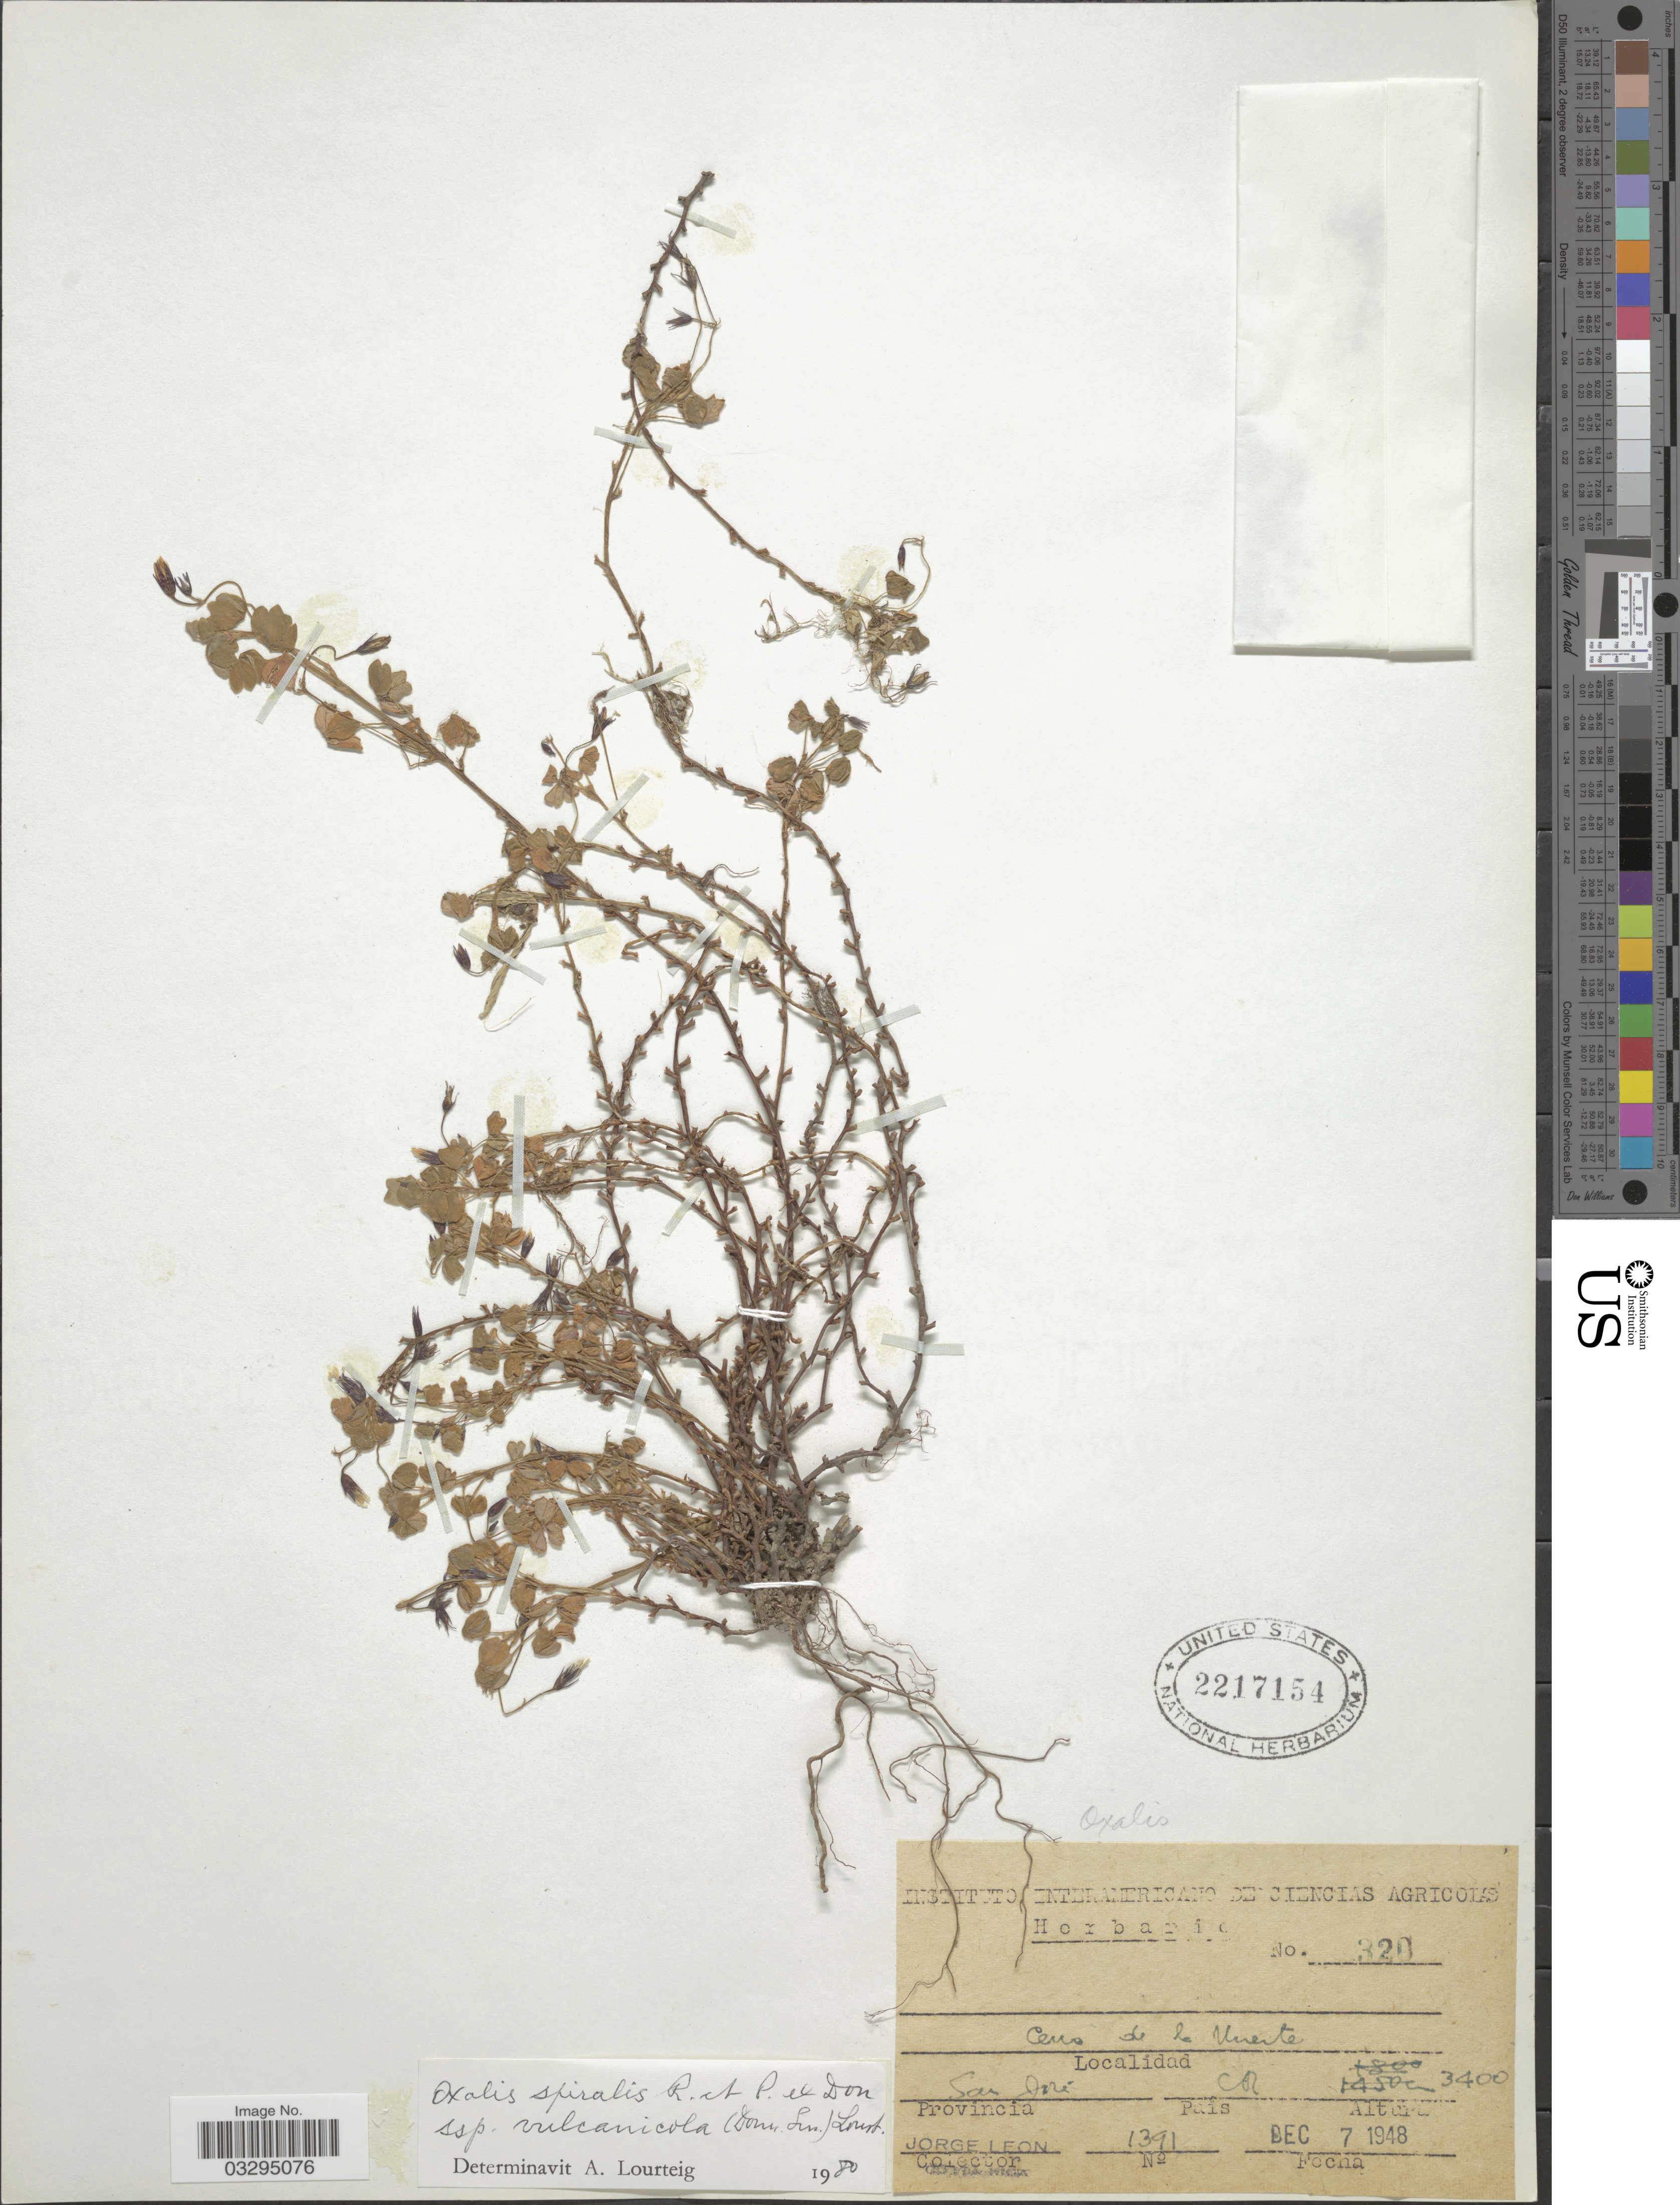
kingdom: Plantae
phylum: Tracheophyta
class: Magnoliopsida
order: Oxalidales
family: Oxalidaceae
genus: Oxalis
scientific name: Oxalis spiralis subsp. vulcanicola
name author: (Donn. Sm.) Lourteig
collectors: J. León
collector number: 1391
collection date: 1948-12-07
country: Costa Rica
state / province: San José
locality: Cerro de la Vuerte. Provincia San José.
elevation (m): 3400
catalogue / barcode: US 2217154